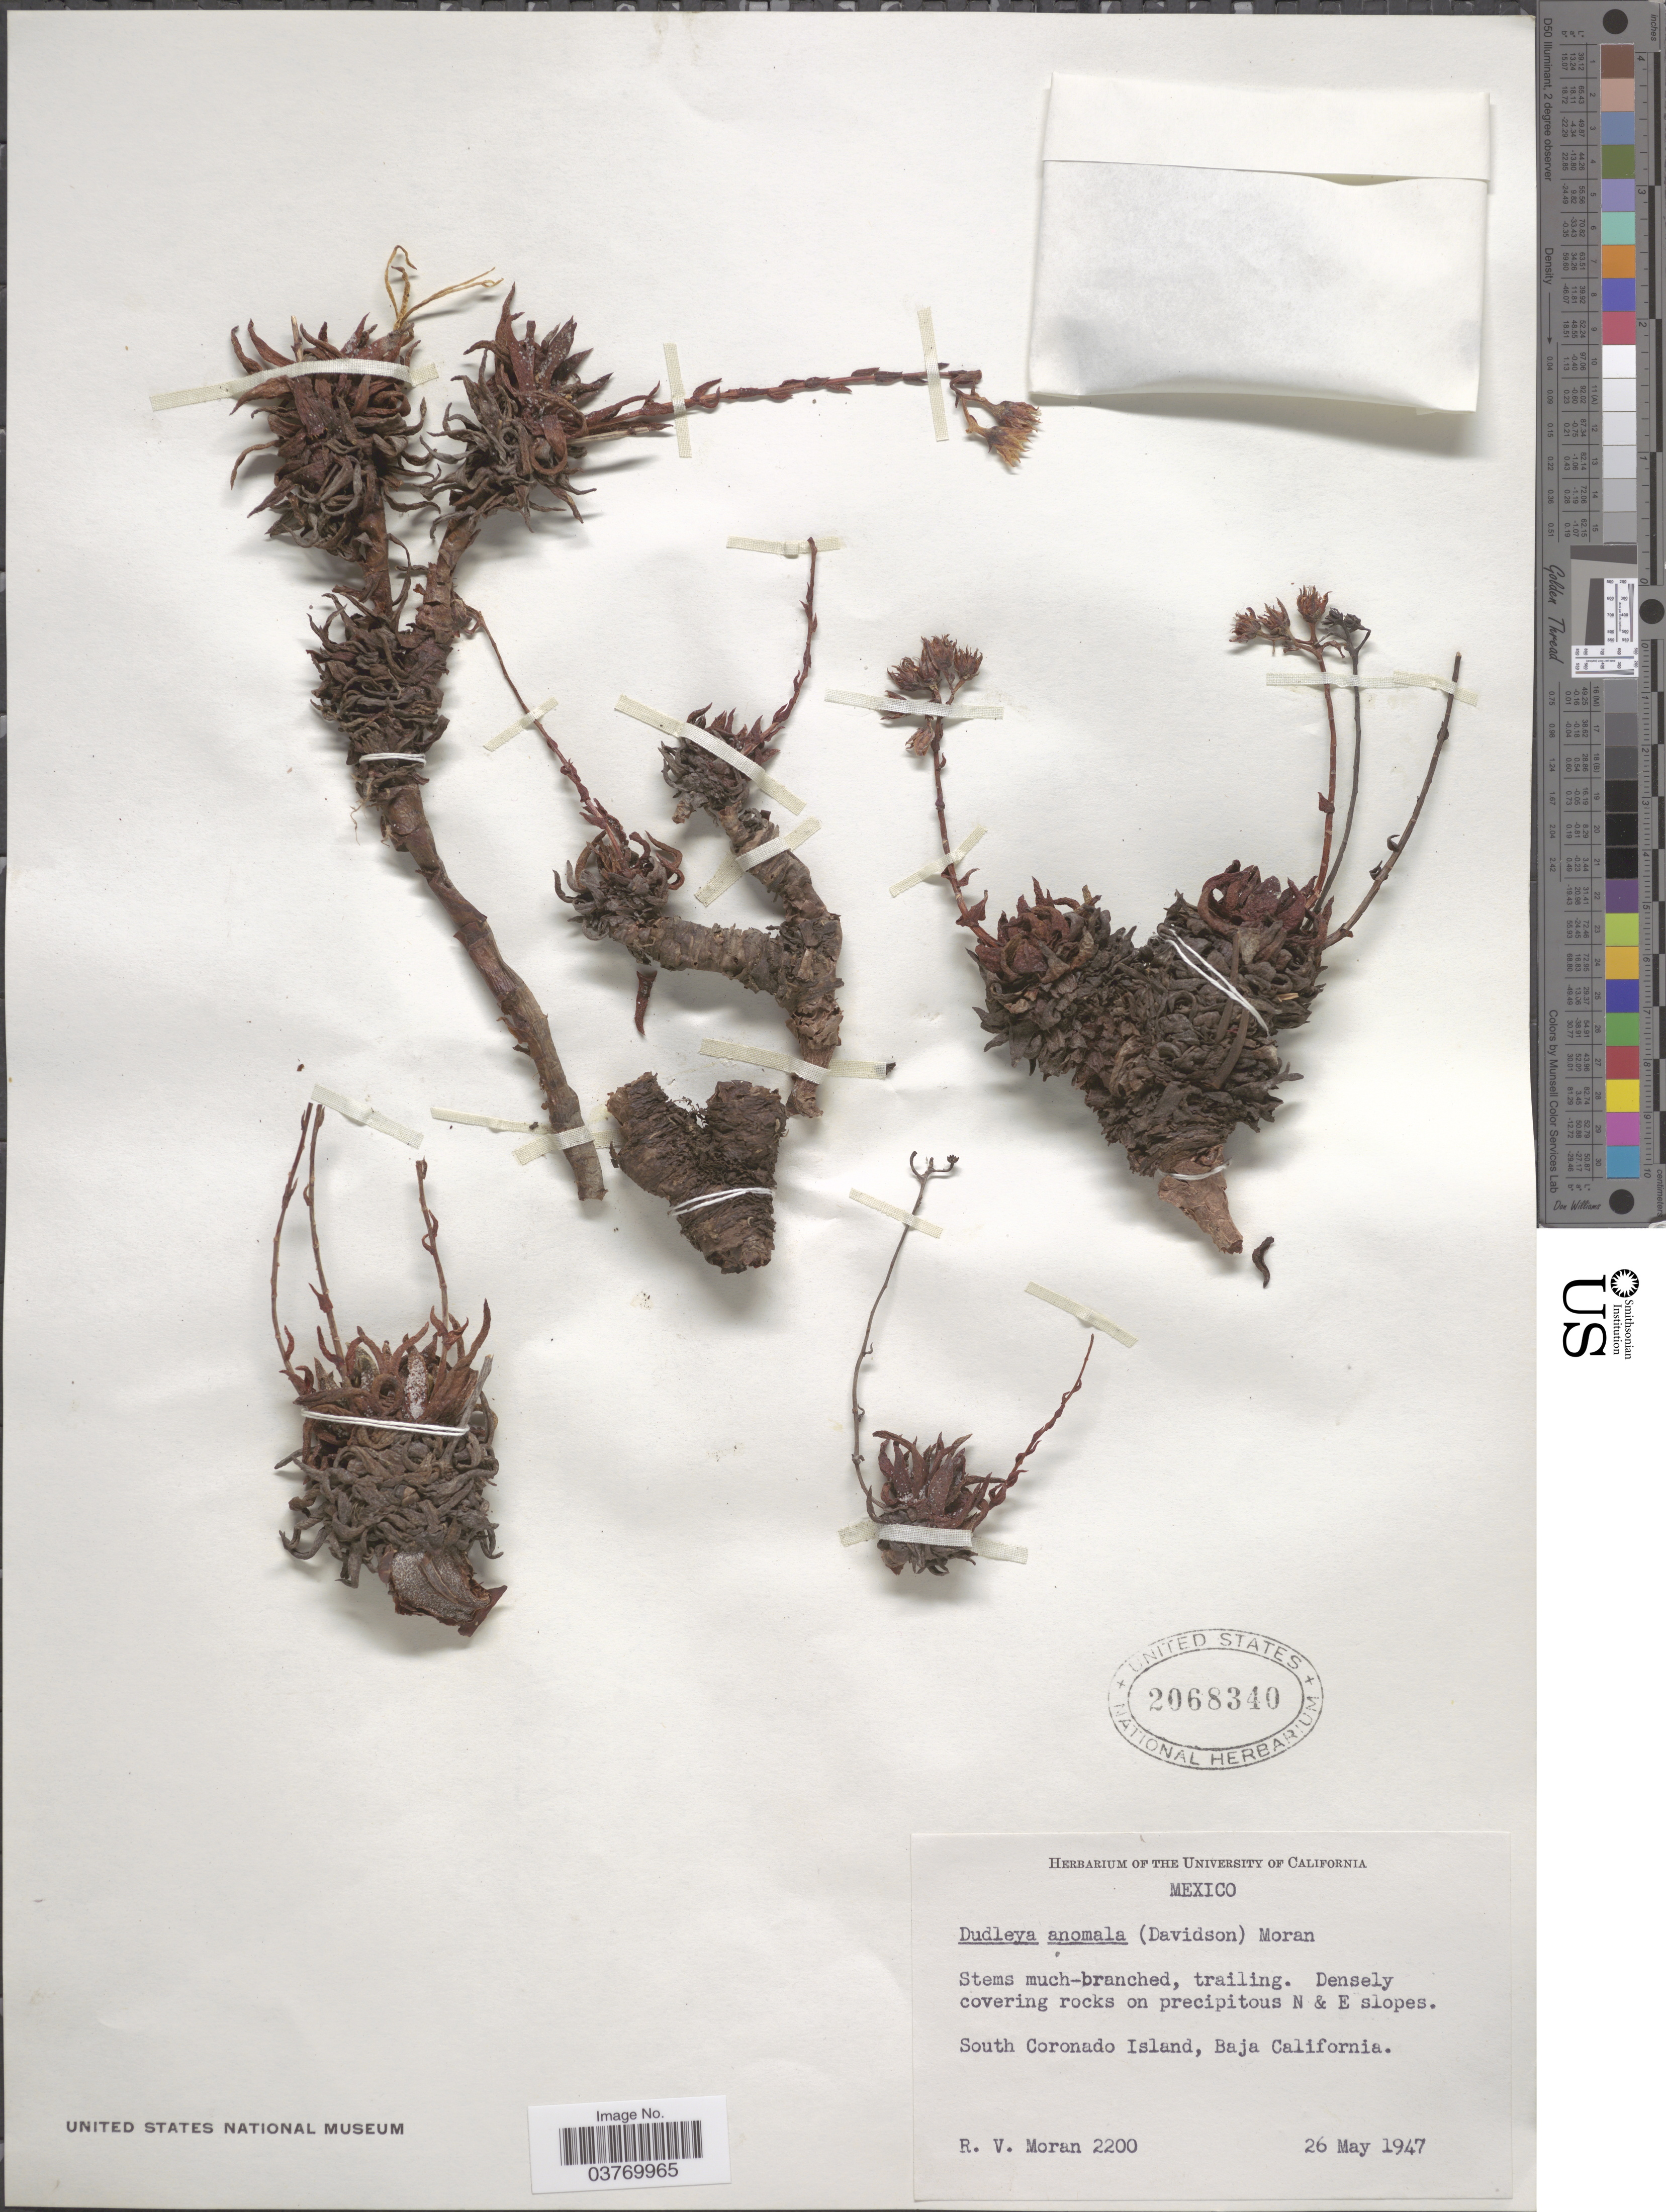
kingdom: Plantae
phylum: Tracheophyta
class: Magnoliopsida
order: Saxifragales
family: Crassulaceae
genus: Dudleya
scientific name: Dudleya anomala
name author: (Davidson) Moran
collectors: R. V. Moran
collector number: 2200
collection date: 1947-05-26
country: Mexico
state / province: Baja California Norte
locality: South Coronado Island.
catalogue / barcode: US 2068340